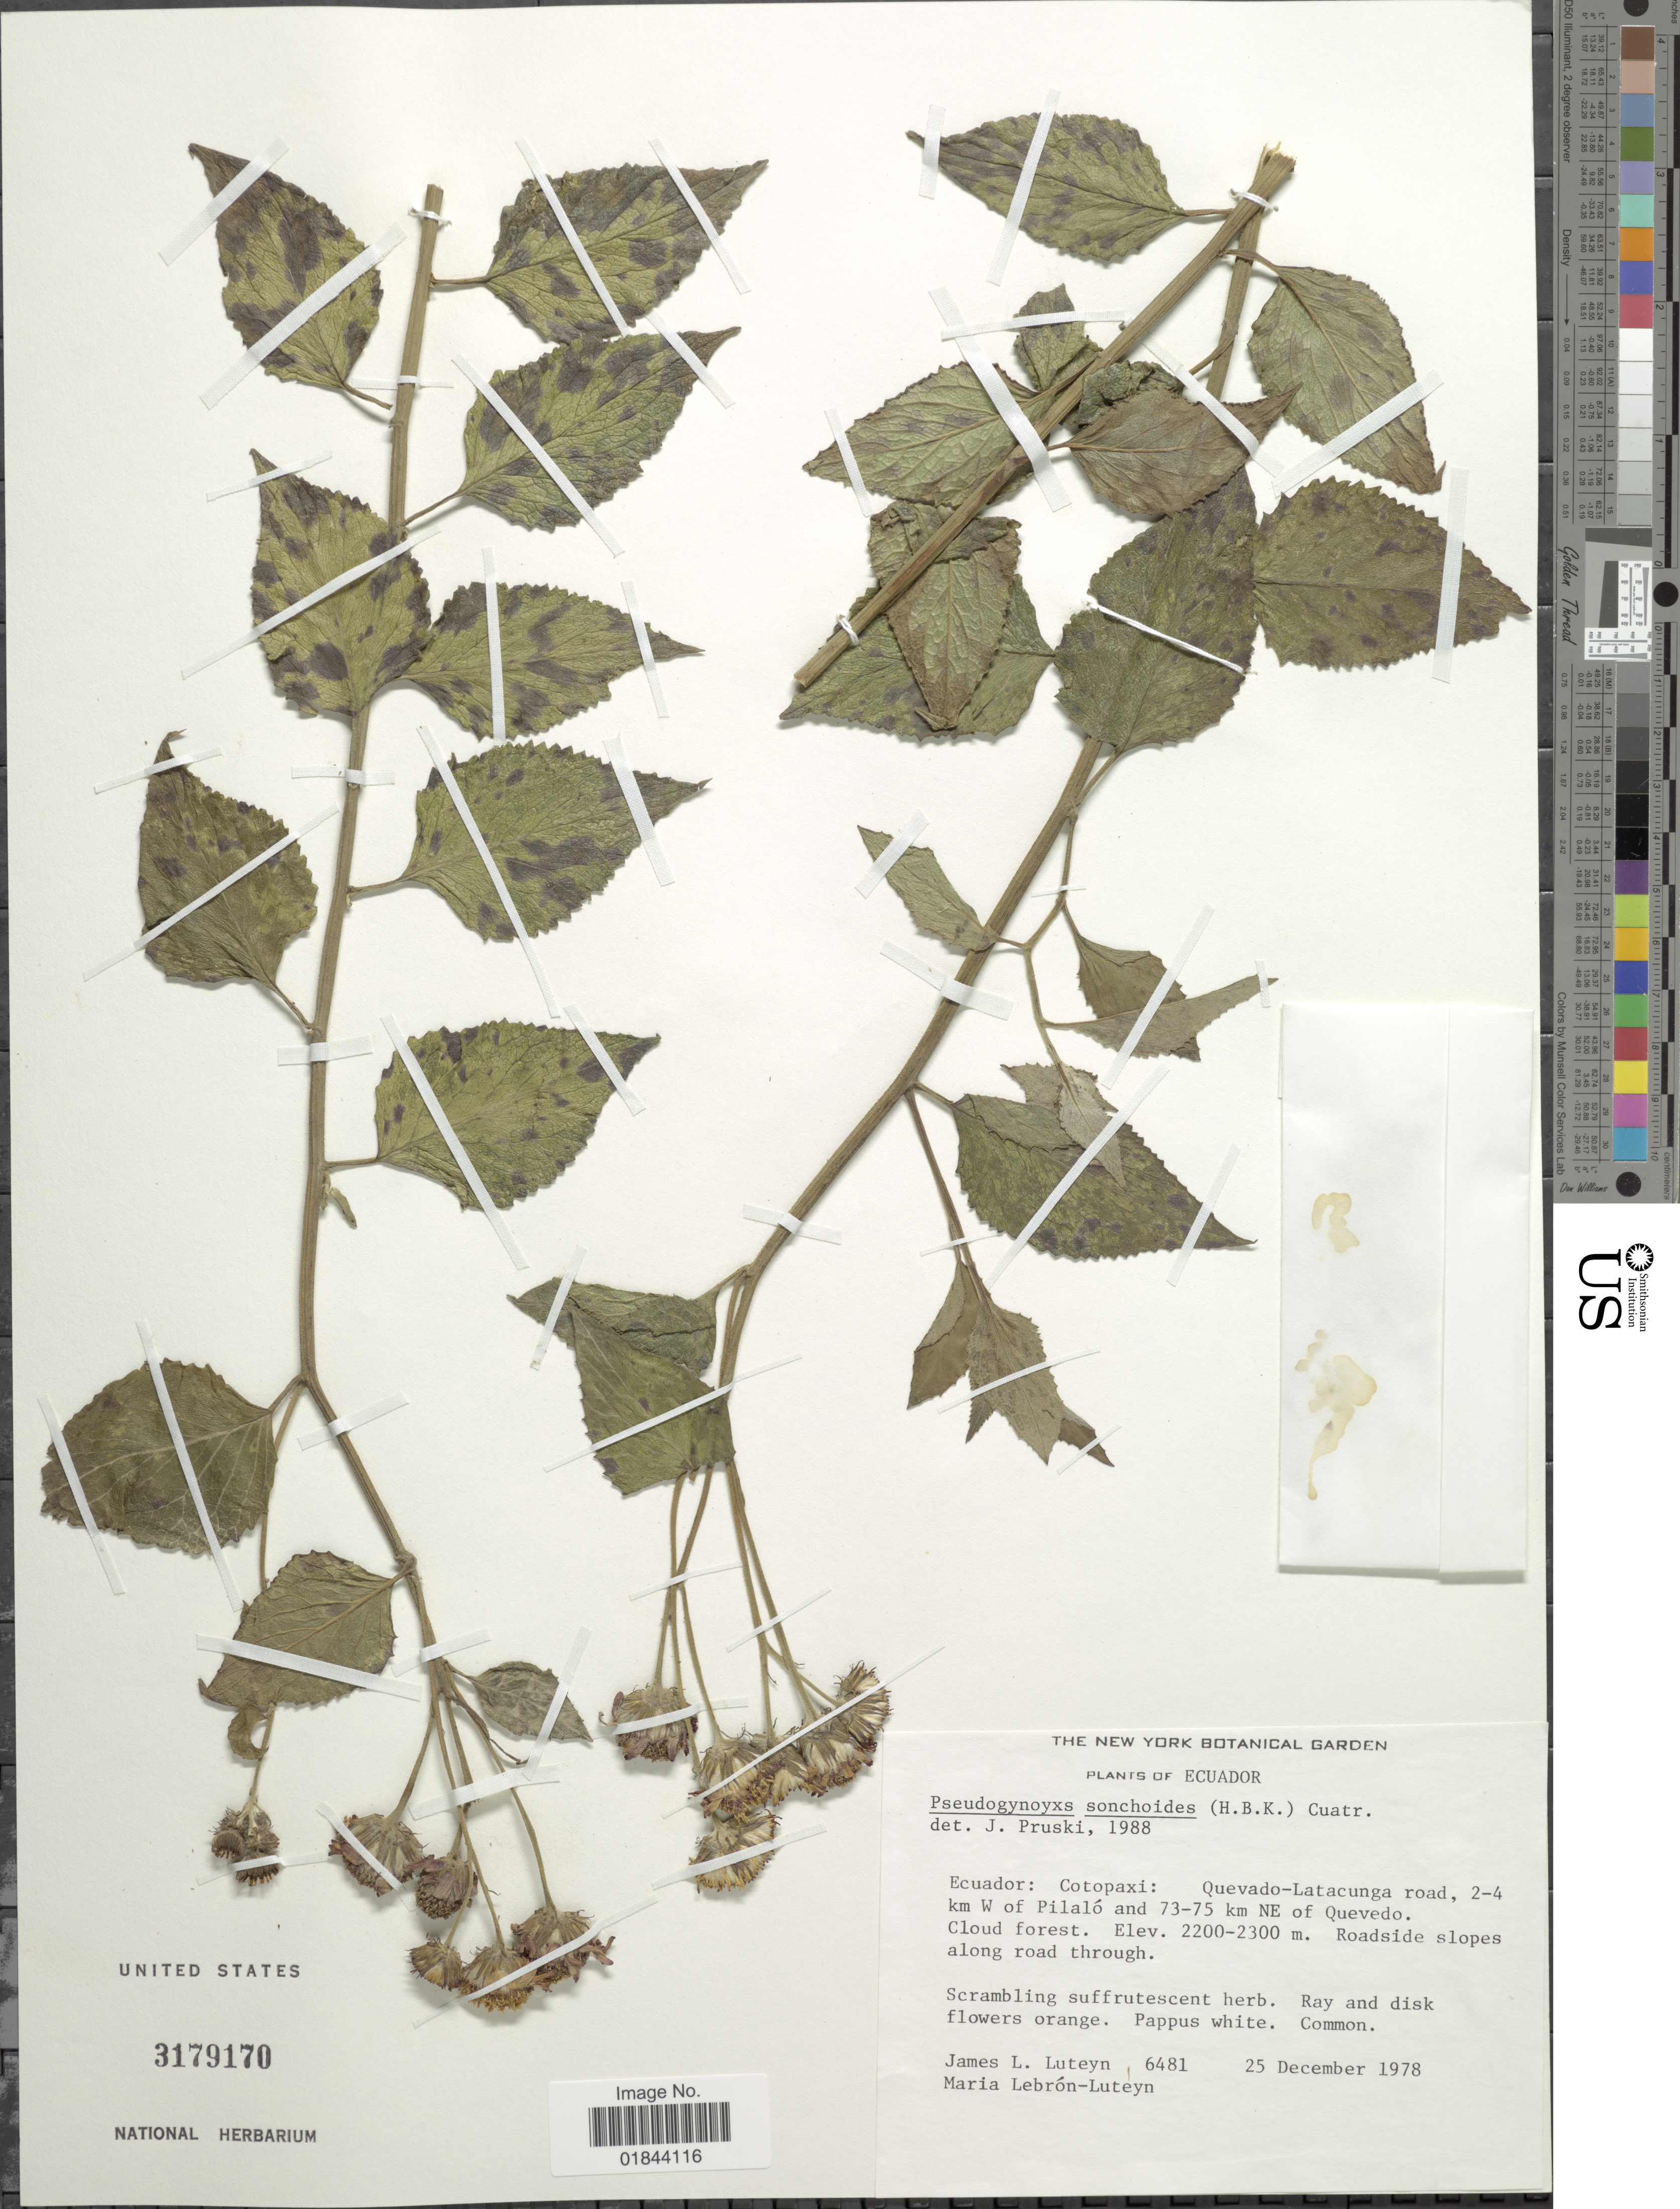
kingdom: Plantae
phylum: Tracheophyta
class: Magnoliopsida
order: Asterales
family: Asteraceae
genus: Pseudogynoxys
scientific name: Pseudogynoxys sonchoides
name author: (Kunth) Cuatrec.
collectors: J. L. Luteyn & M. L. Lebrón-Luteyn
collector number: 6481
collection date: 1978-12-25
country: Ecuador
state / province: Cotopaxi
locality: Quevado-Latacunga road, 2-4 km W of Pilalo and 73-75 km NE of Quevedo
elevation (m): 2200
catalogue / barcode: US 3179170